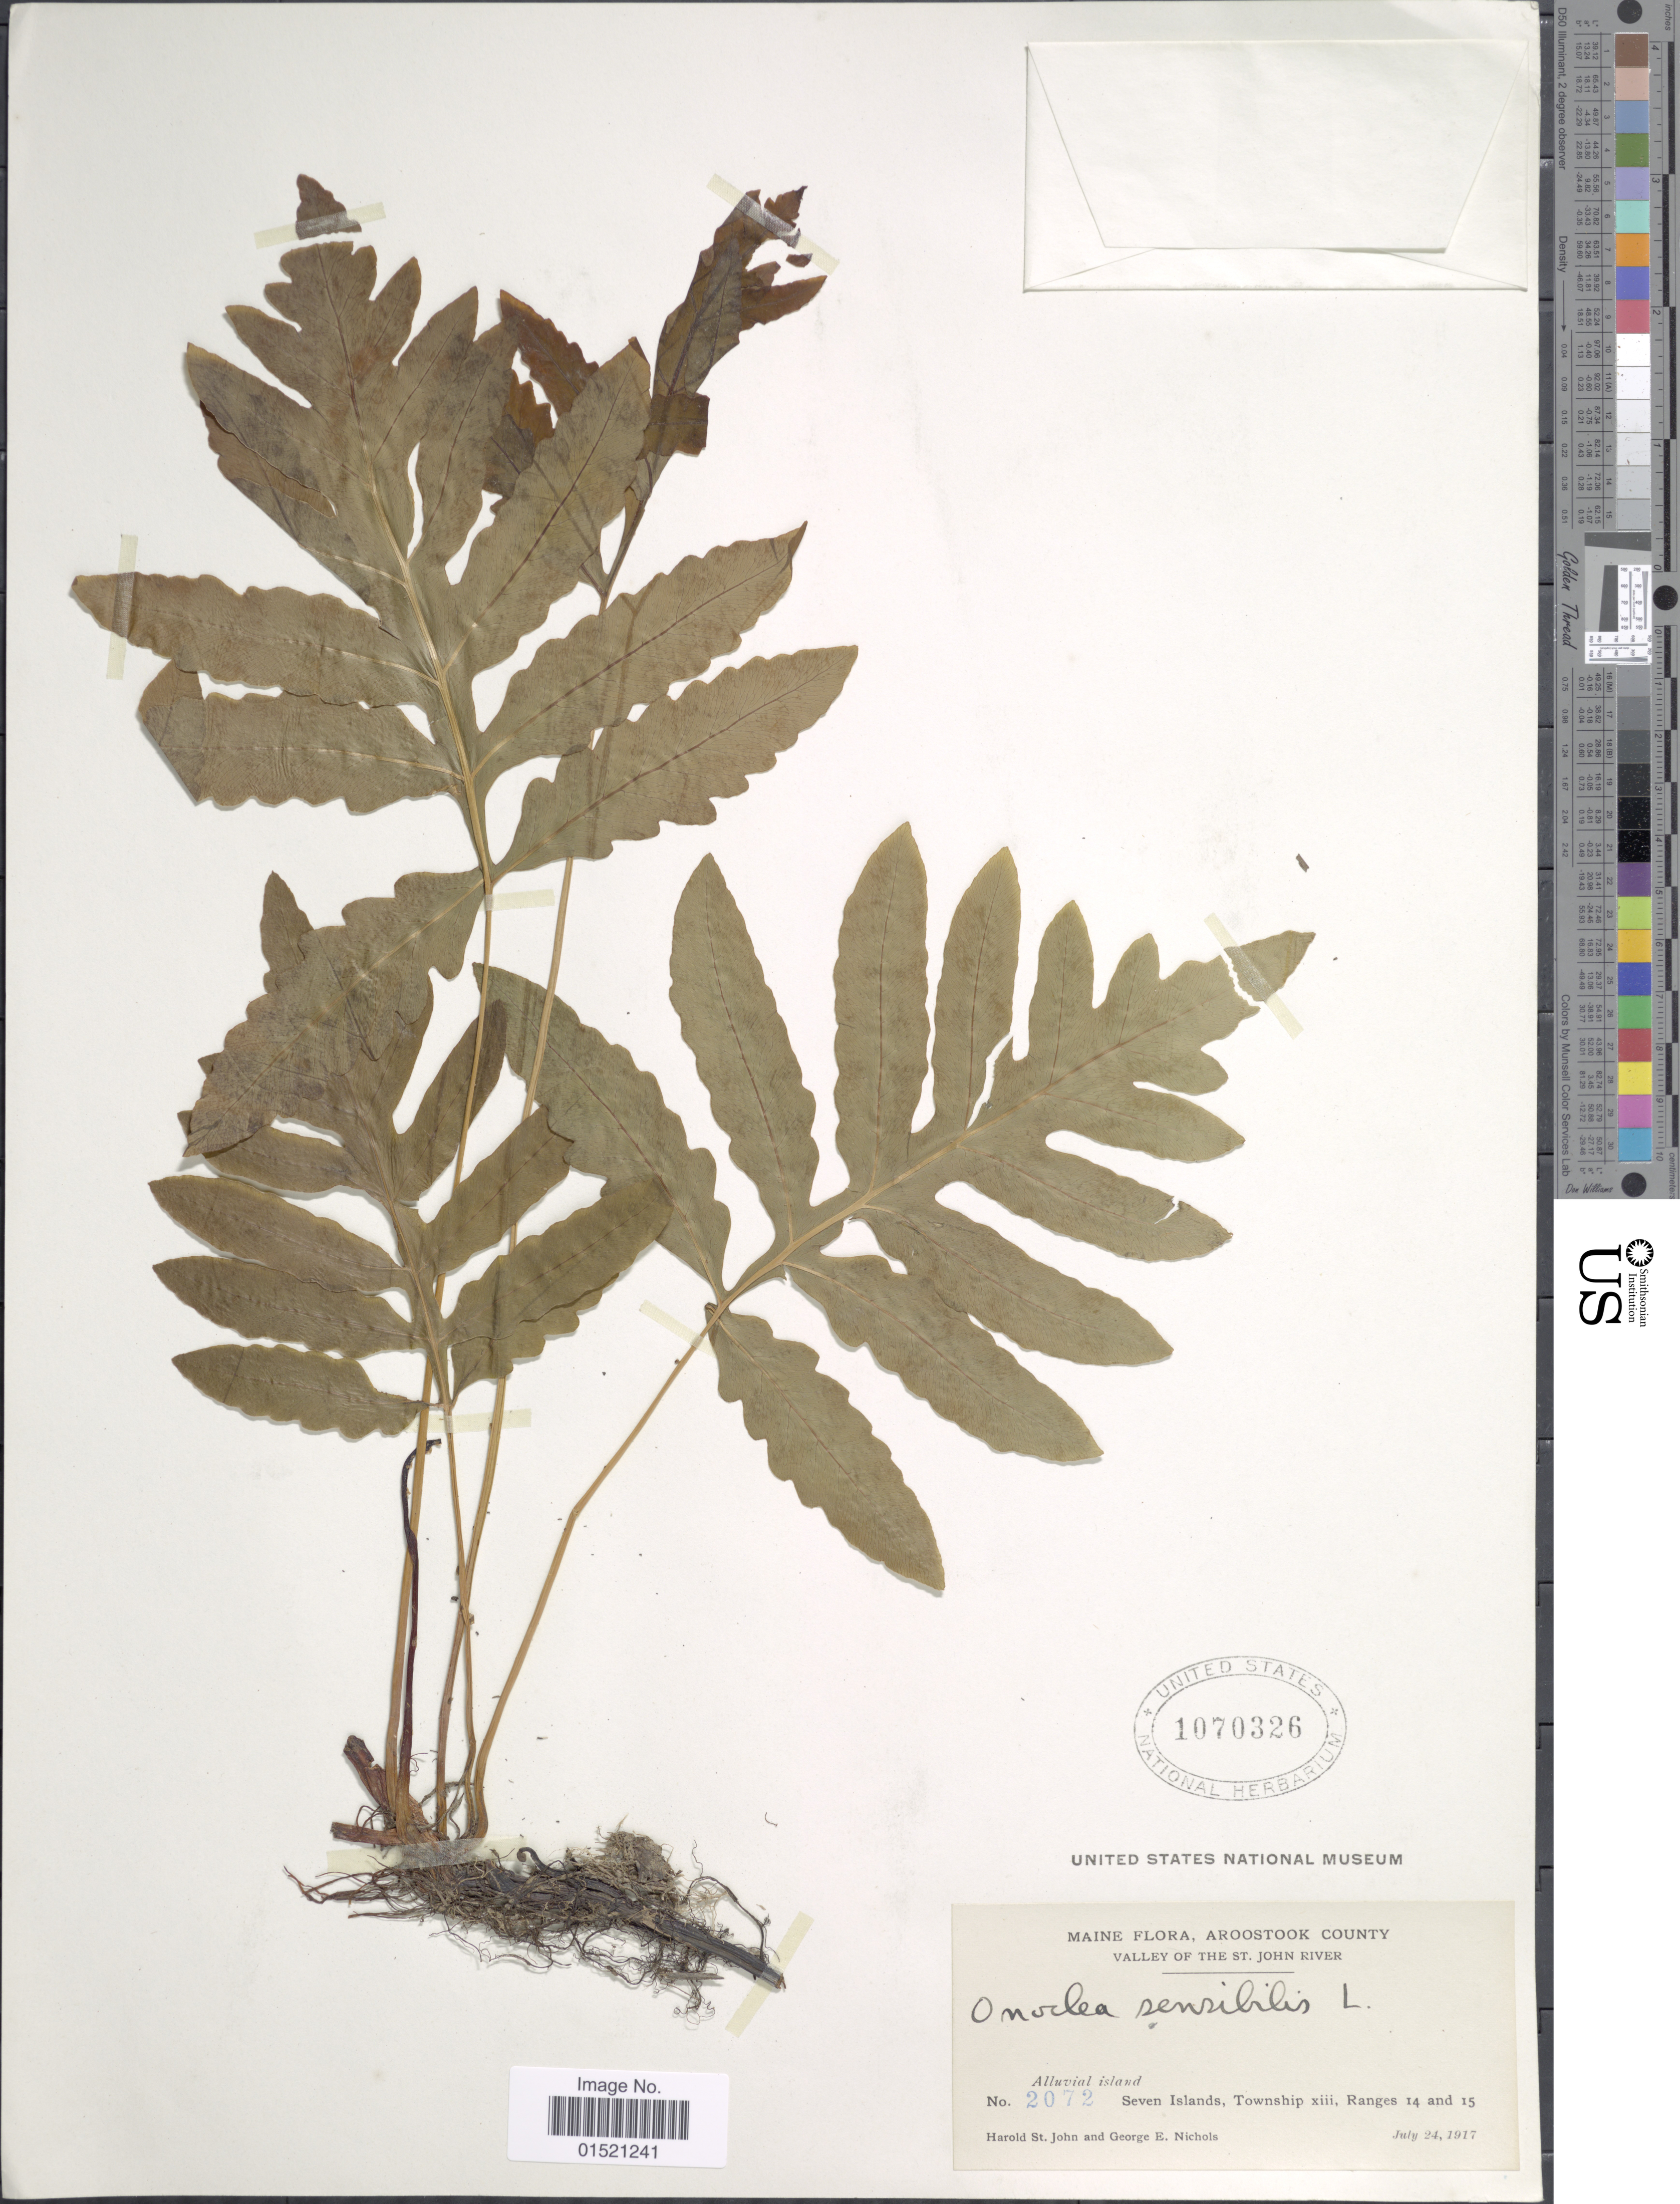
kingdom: Plantae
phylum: Tracheophyta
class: Polypodiopsida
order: Polypodiales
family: Onocleaceae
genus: Onoclea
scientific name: Onoclea sensibilis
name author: L.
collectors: H. St. John & G. E. Nichols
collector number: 2072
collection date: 1917-07-24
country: United States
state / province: Maine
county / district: Aroostook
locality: Valley of the St john River, Alluvial island, Seven Island, Township xiii, Ranges 14 and 15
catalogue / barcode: US 1070326